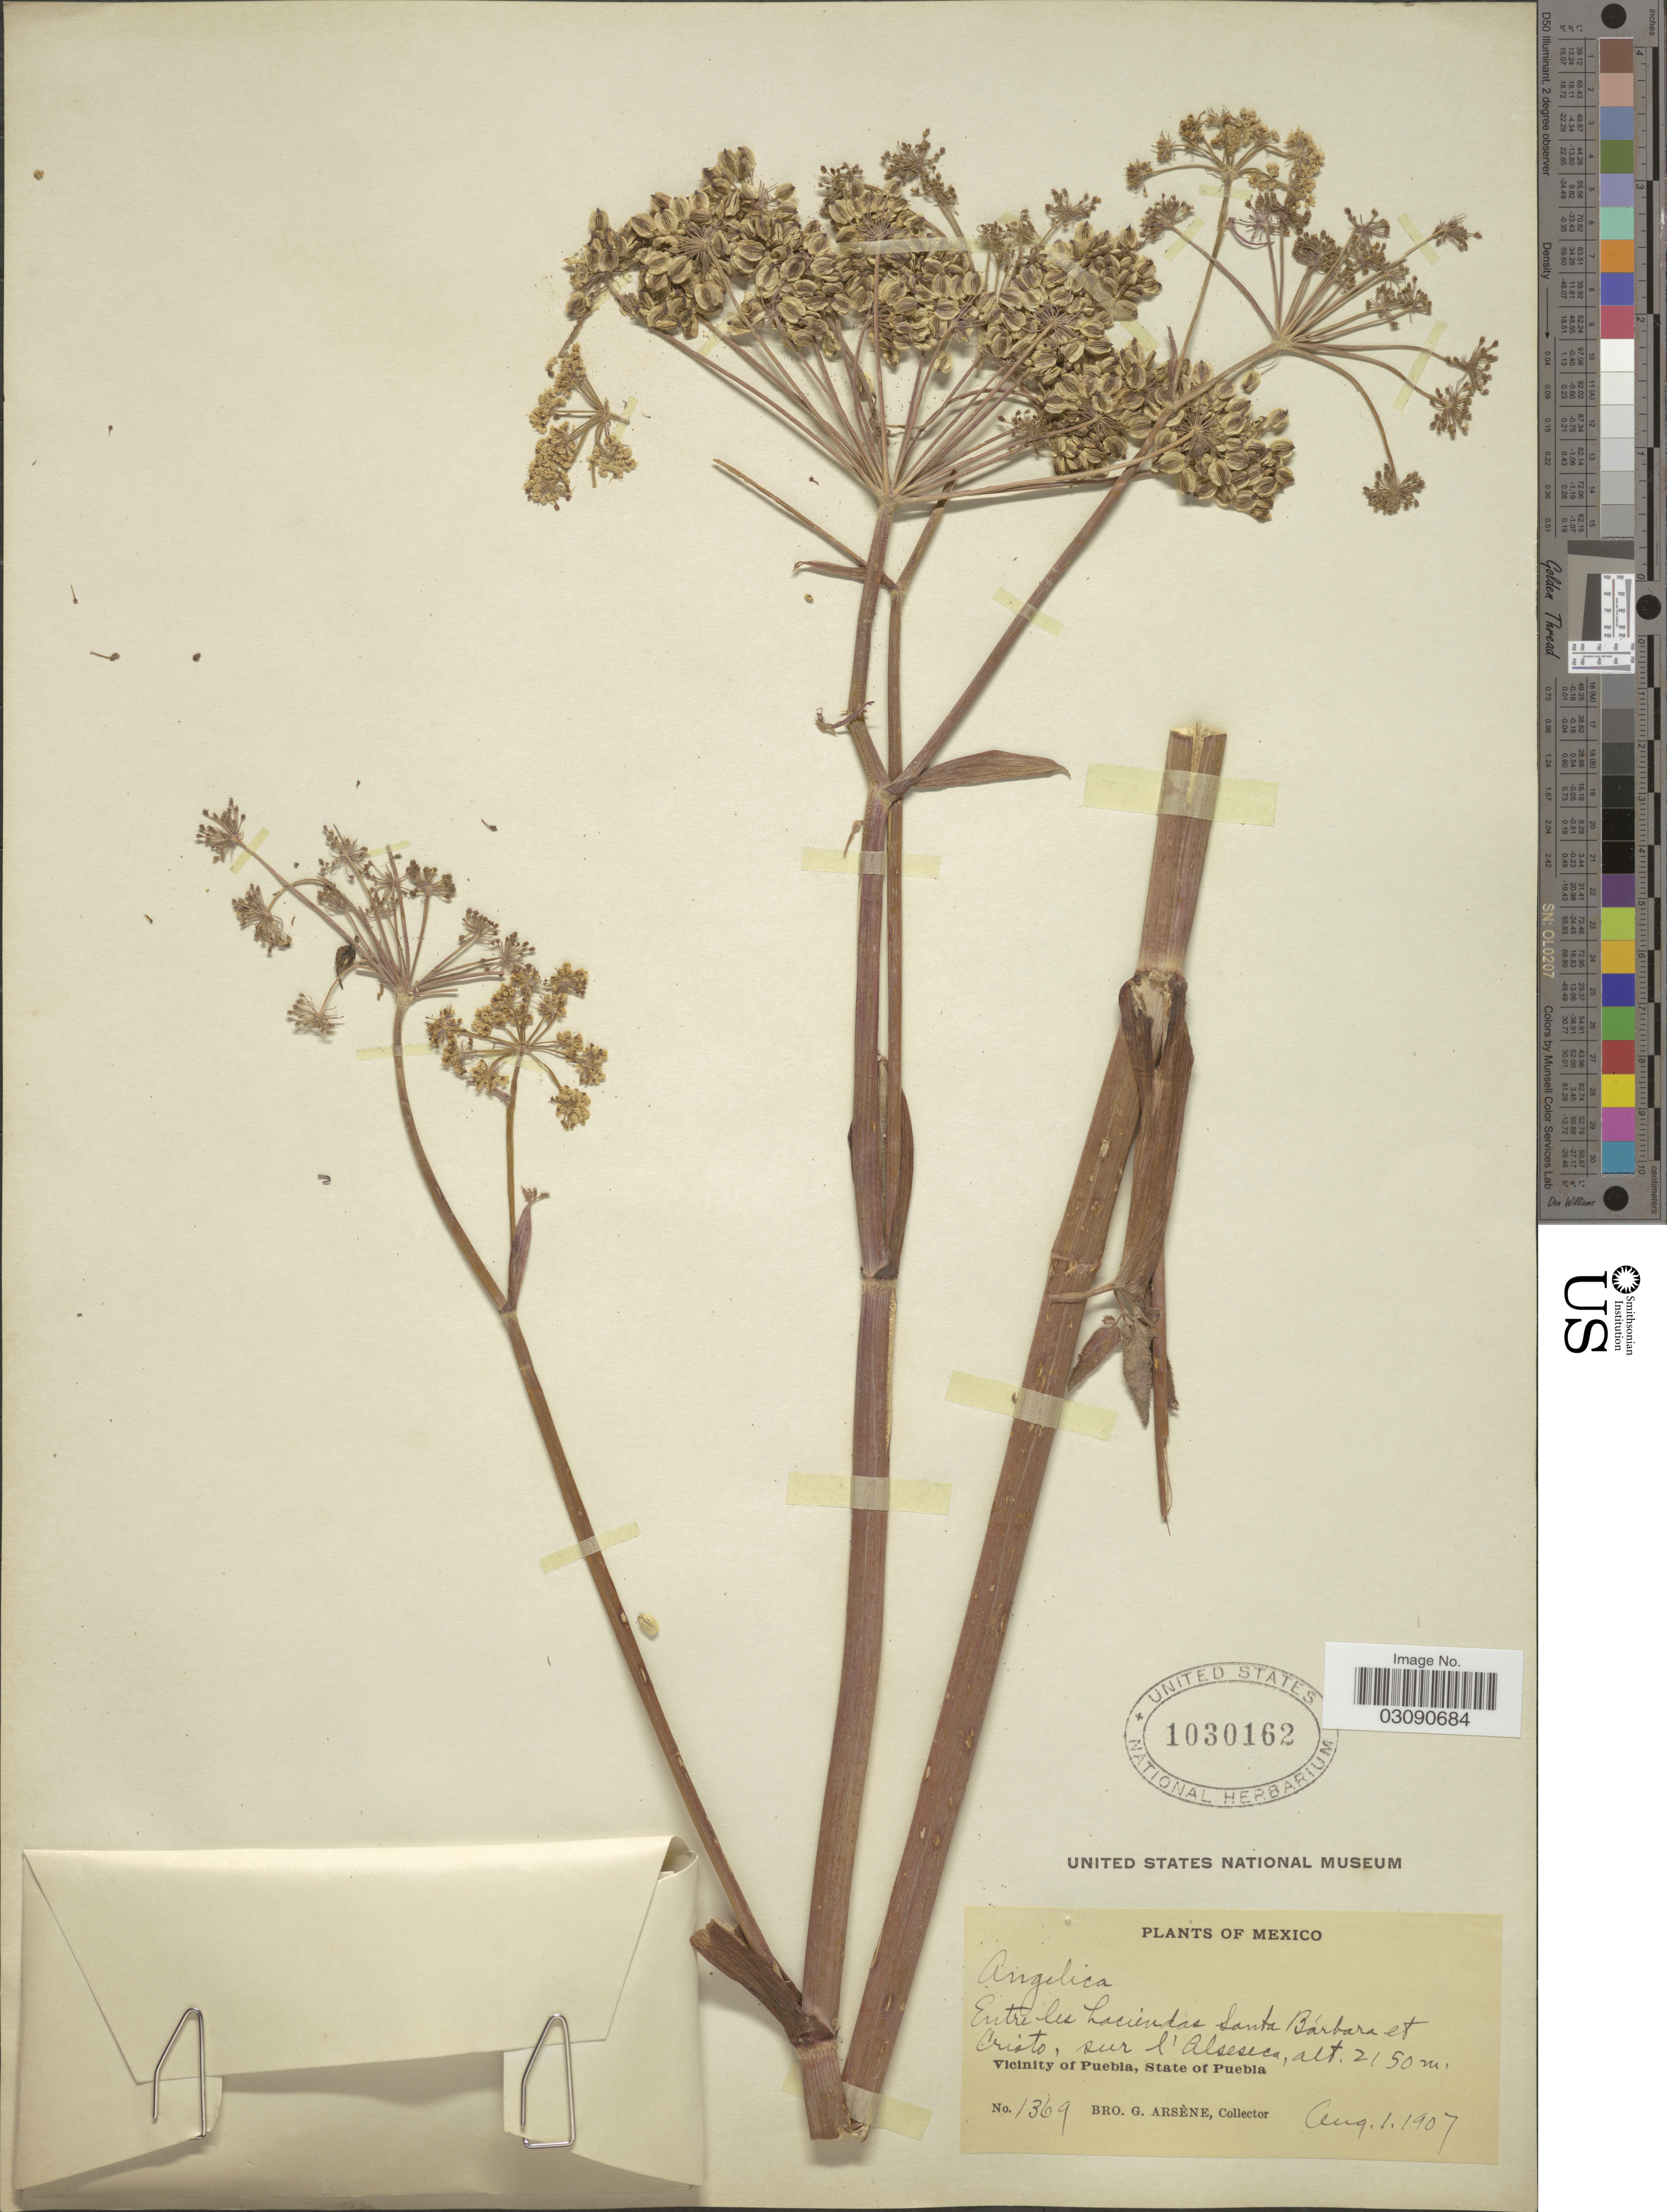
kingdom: Plantae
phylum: Tracheophyta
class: Magnoliopsida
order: Apiales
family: Apiaceae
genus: Angelica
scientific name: Angelica sp.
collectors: Bro. G. Arsène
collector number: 1369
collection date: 1907-08-01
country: Mexico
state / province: Puebla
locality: Entre les haciendas Santa Bárbara et Cristo, sur l'Alseseca, Vicinity of Pueblo.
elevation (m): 2150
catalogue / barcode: US 1030162